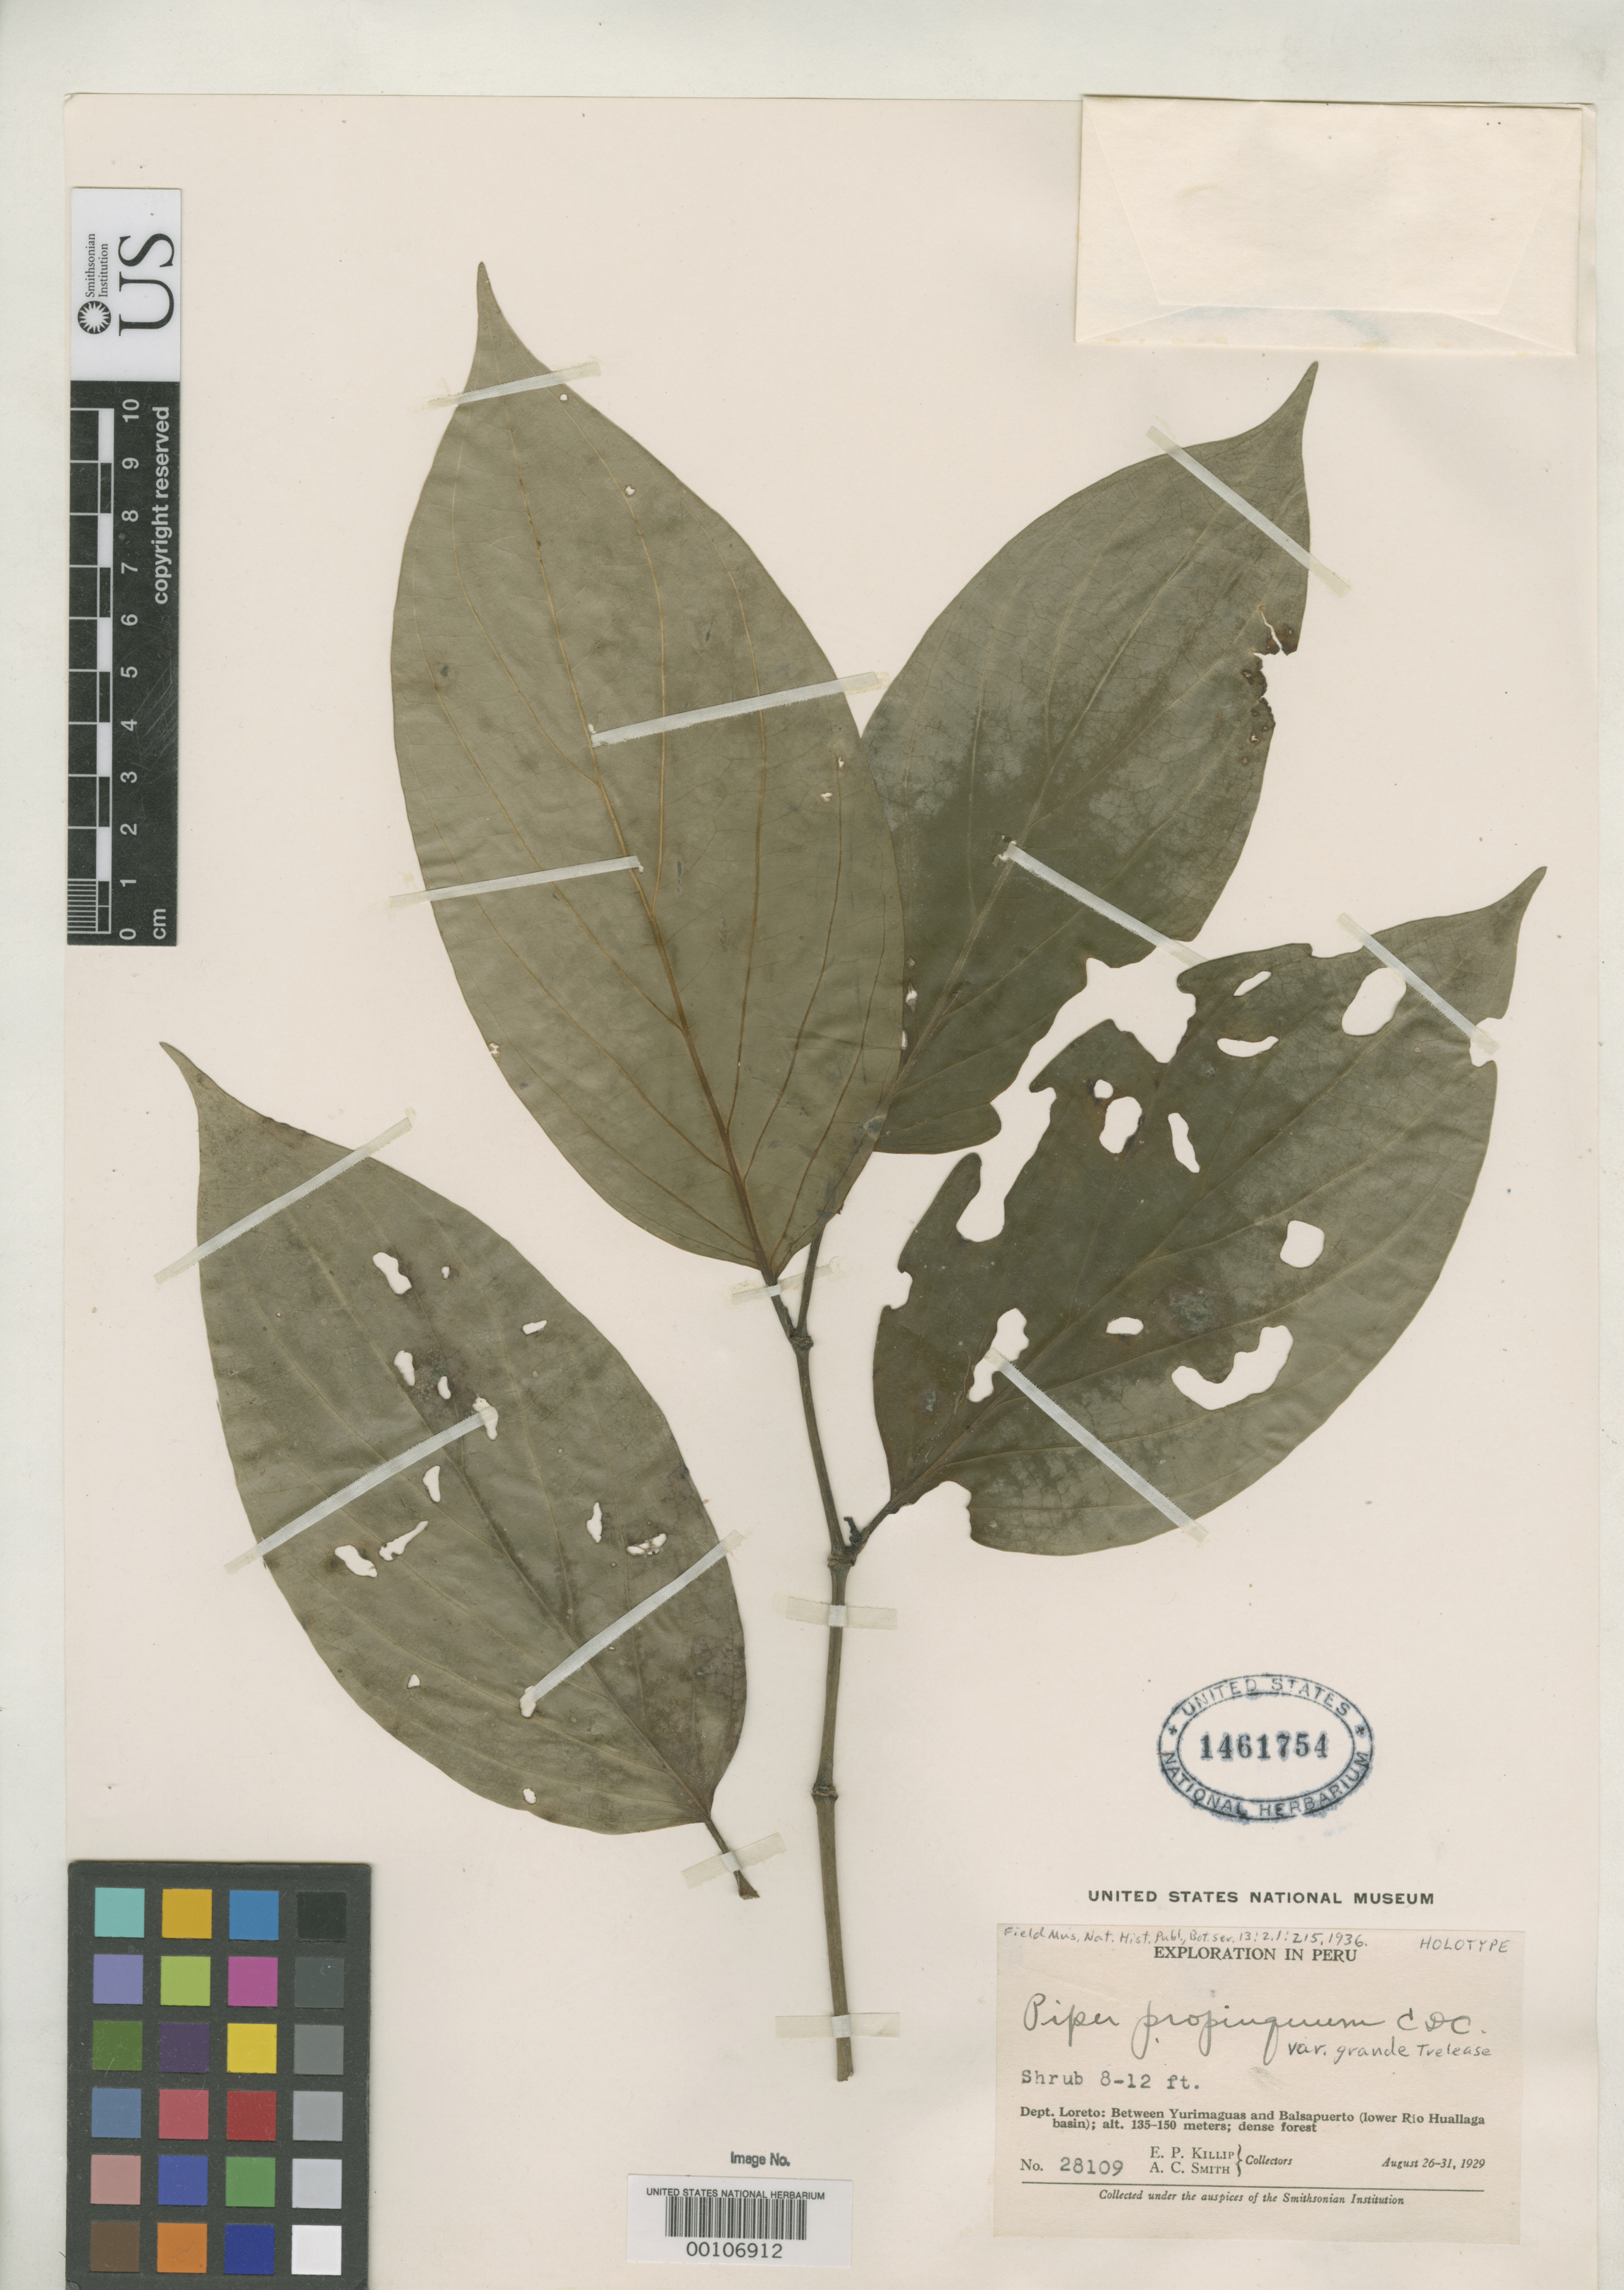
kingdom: Plantae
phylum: Tracheophyta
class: Magnoliopsida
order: Piperales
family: Piperaceae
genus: Piper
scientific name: Piper propinquum var. grande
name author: Trel.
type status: Holotype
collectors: E. P. Killip & A. C. Smith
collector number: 28109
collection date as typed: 26 Aug 1929 to 31 Aug 1929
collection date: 1929-08-26/1929-08-31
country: Peru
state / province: Loreto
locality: Between Yurimaguas and Balsapuerto.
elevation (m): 135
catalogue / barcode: US 1461754